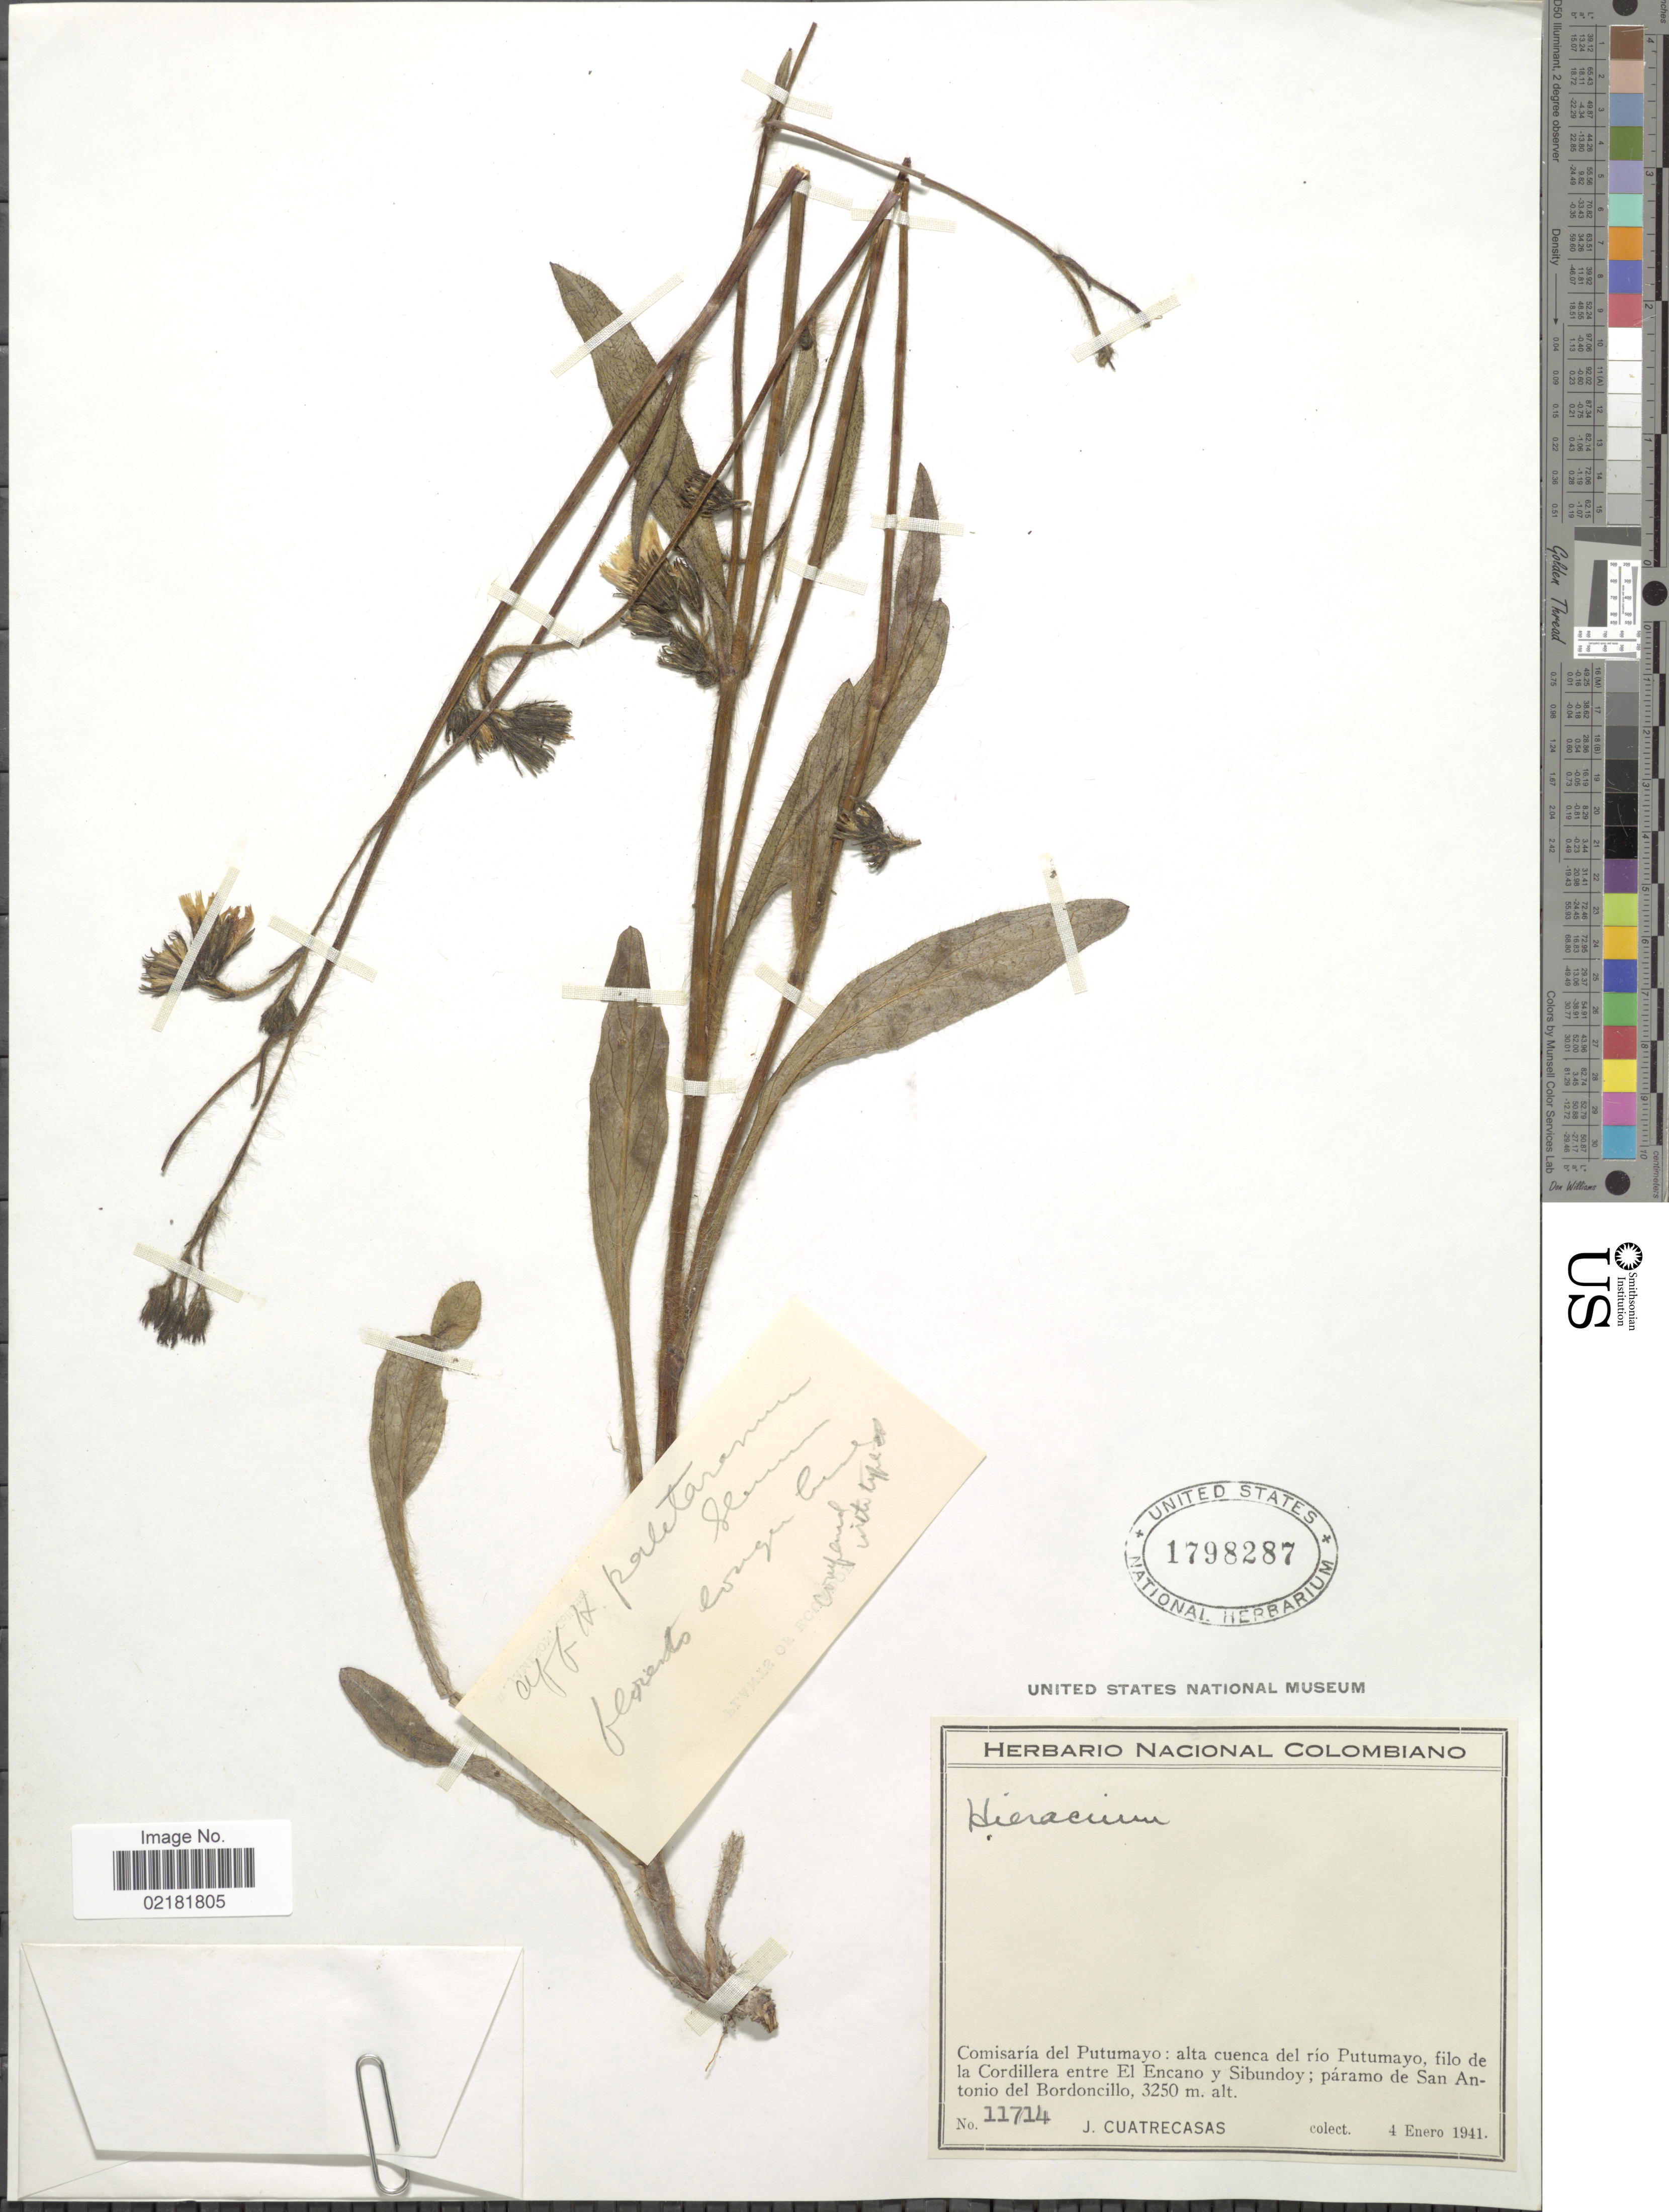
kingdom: Plantae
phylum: Tracheophyta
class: Magnoliopsida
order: Asterales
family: Asteraceae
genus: Hieracium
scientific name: Hieracium paletaranum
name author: Sleumer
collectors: J. Cuatrecasas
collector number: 11714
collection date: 1941-01-04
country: Colombia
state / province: Putumayo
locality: Comisaria del Putumayo: alta cuenca del rio Putumayo, filo de la Cordillera entre El Encano y Sibundoy; paramo de San Antonio del Bordoncillo.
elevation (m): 3250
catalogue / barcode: US 1798287